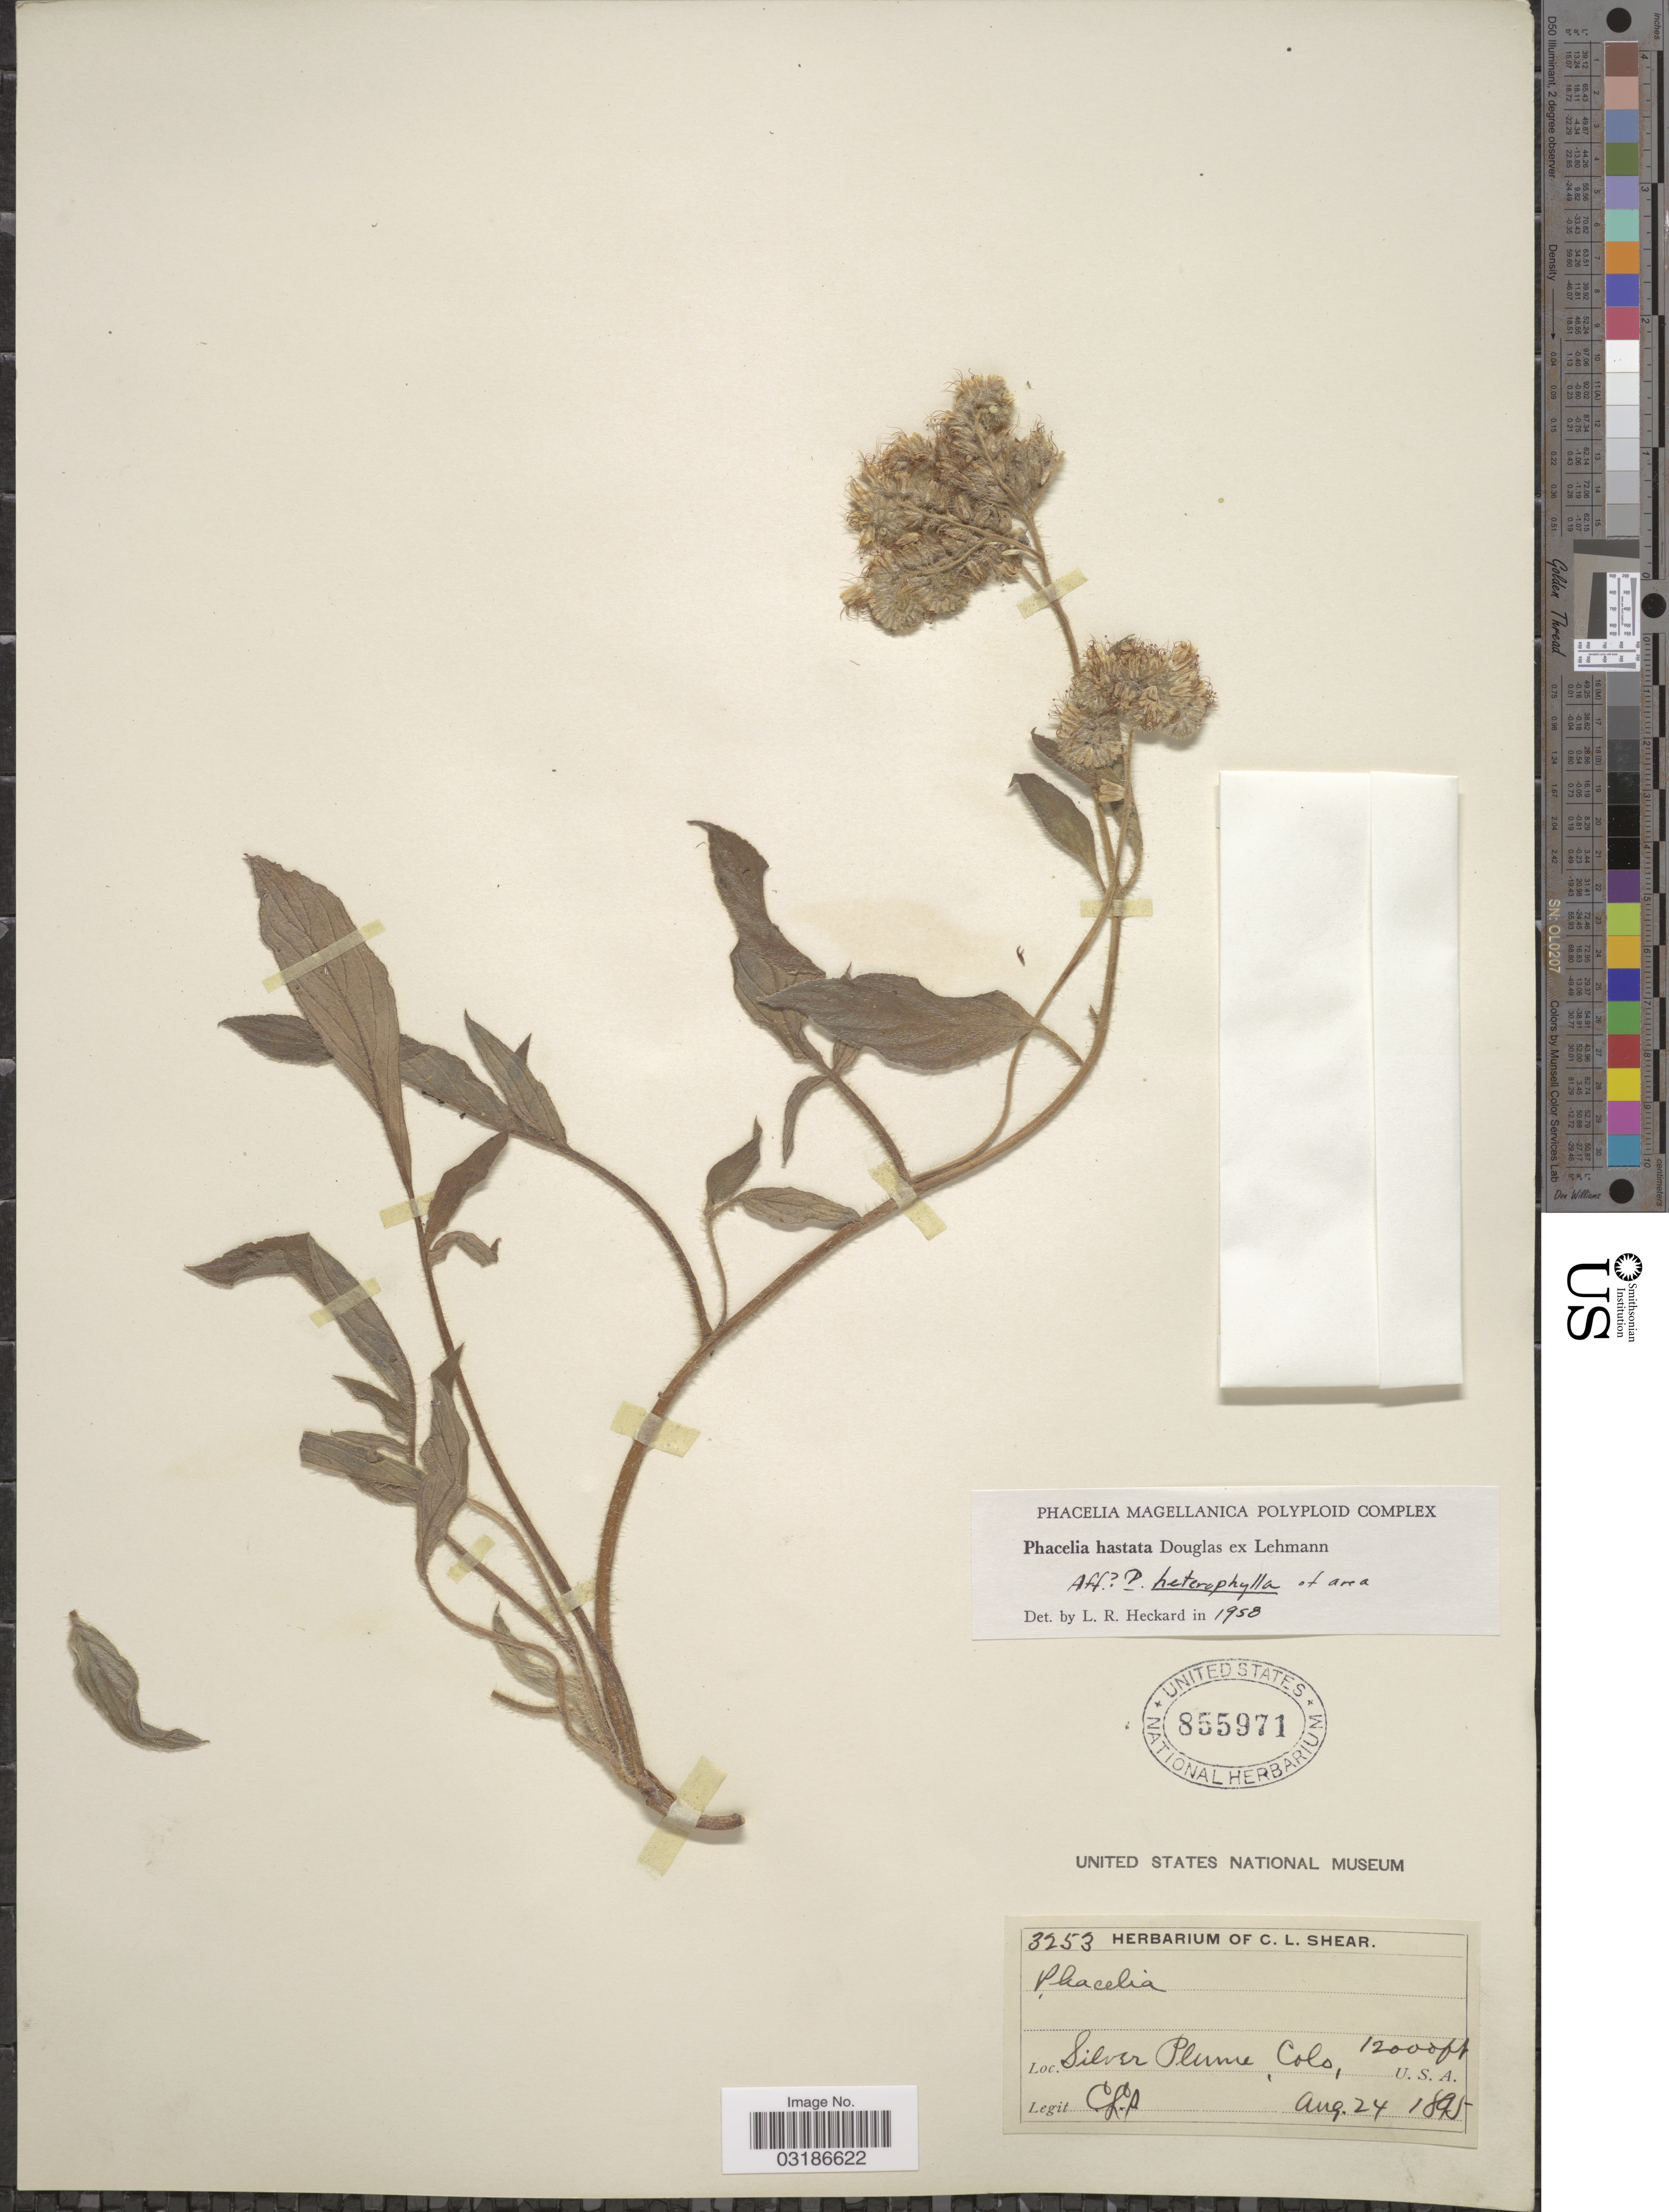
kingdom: Plantae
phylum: Tracheophyta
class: Magnoliopsida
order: Boraginales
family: Hydrophyllaceae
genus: Phacelia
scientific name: Phacelia hastata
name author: Douglas ex Lehm.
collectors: C. L. Shear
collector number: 3253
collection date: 1895-08-24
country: United States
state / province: Colorado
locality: Silver Plume, Colo.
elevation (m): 3658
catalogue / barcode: US 855971